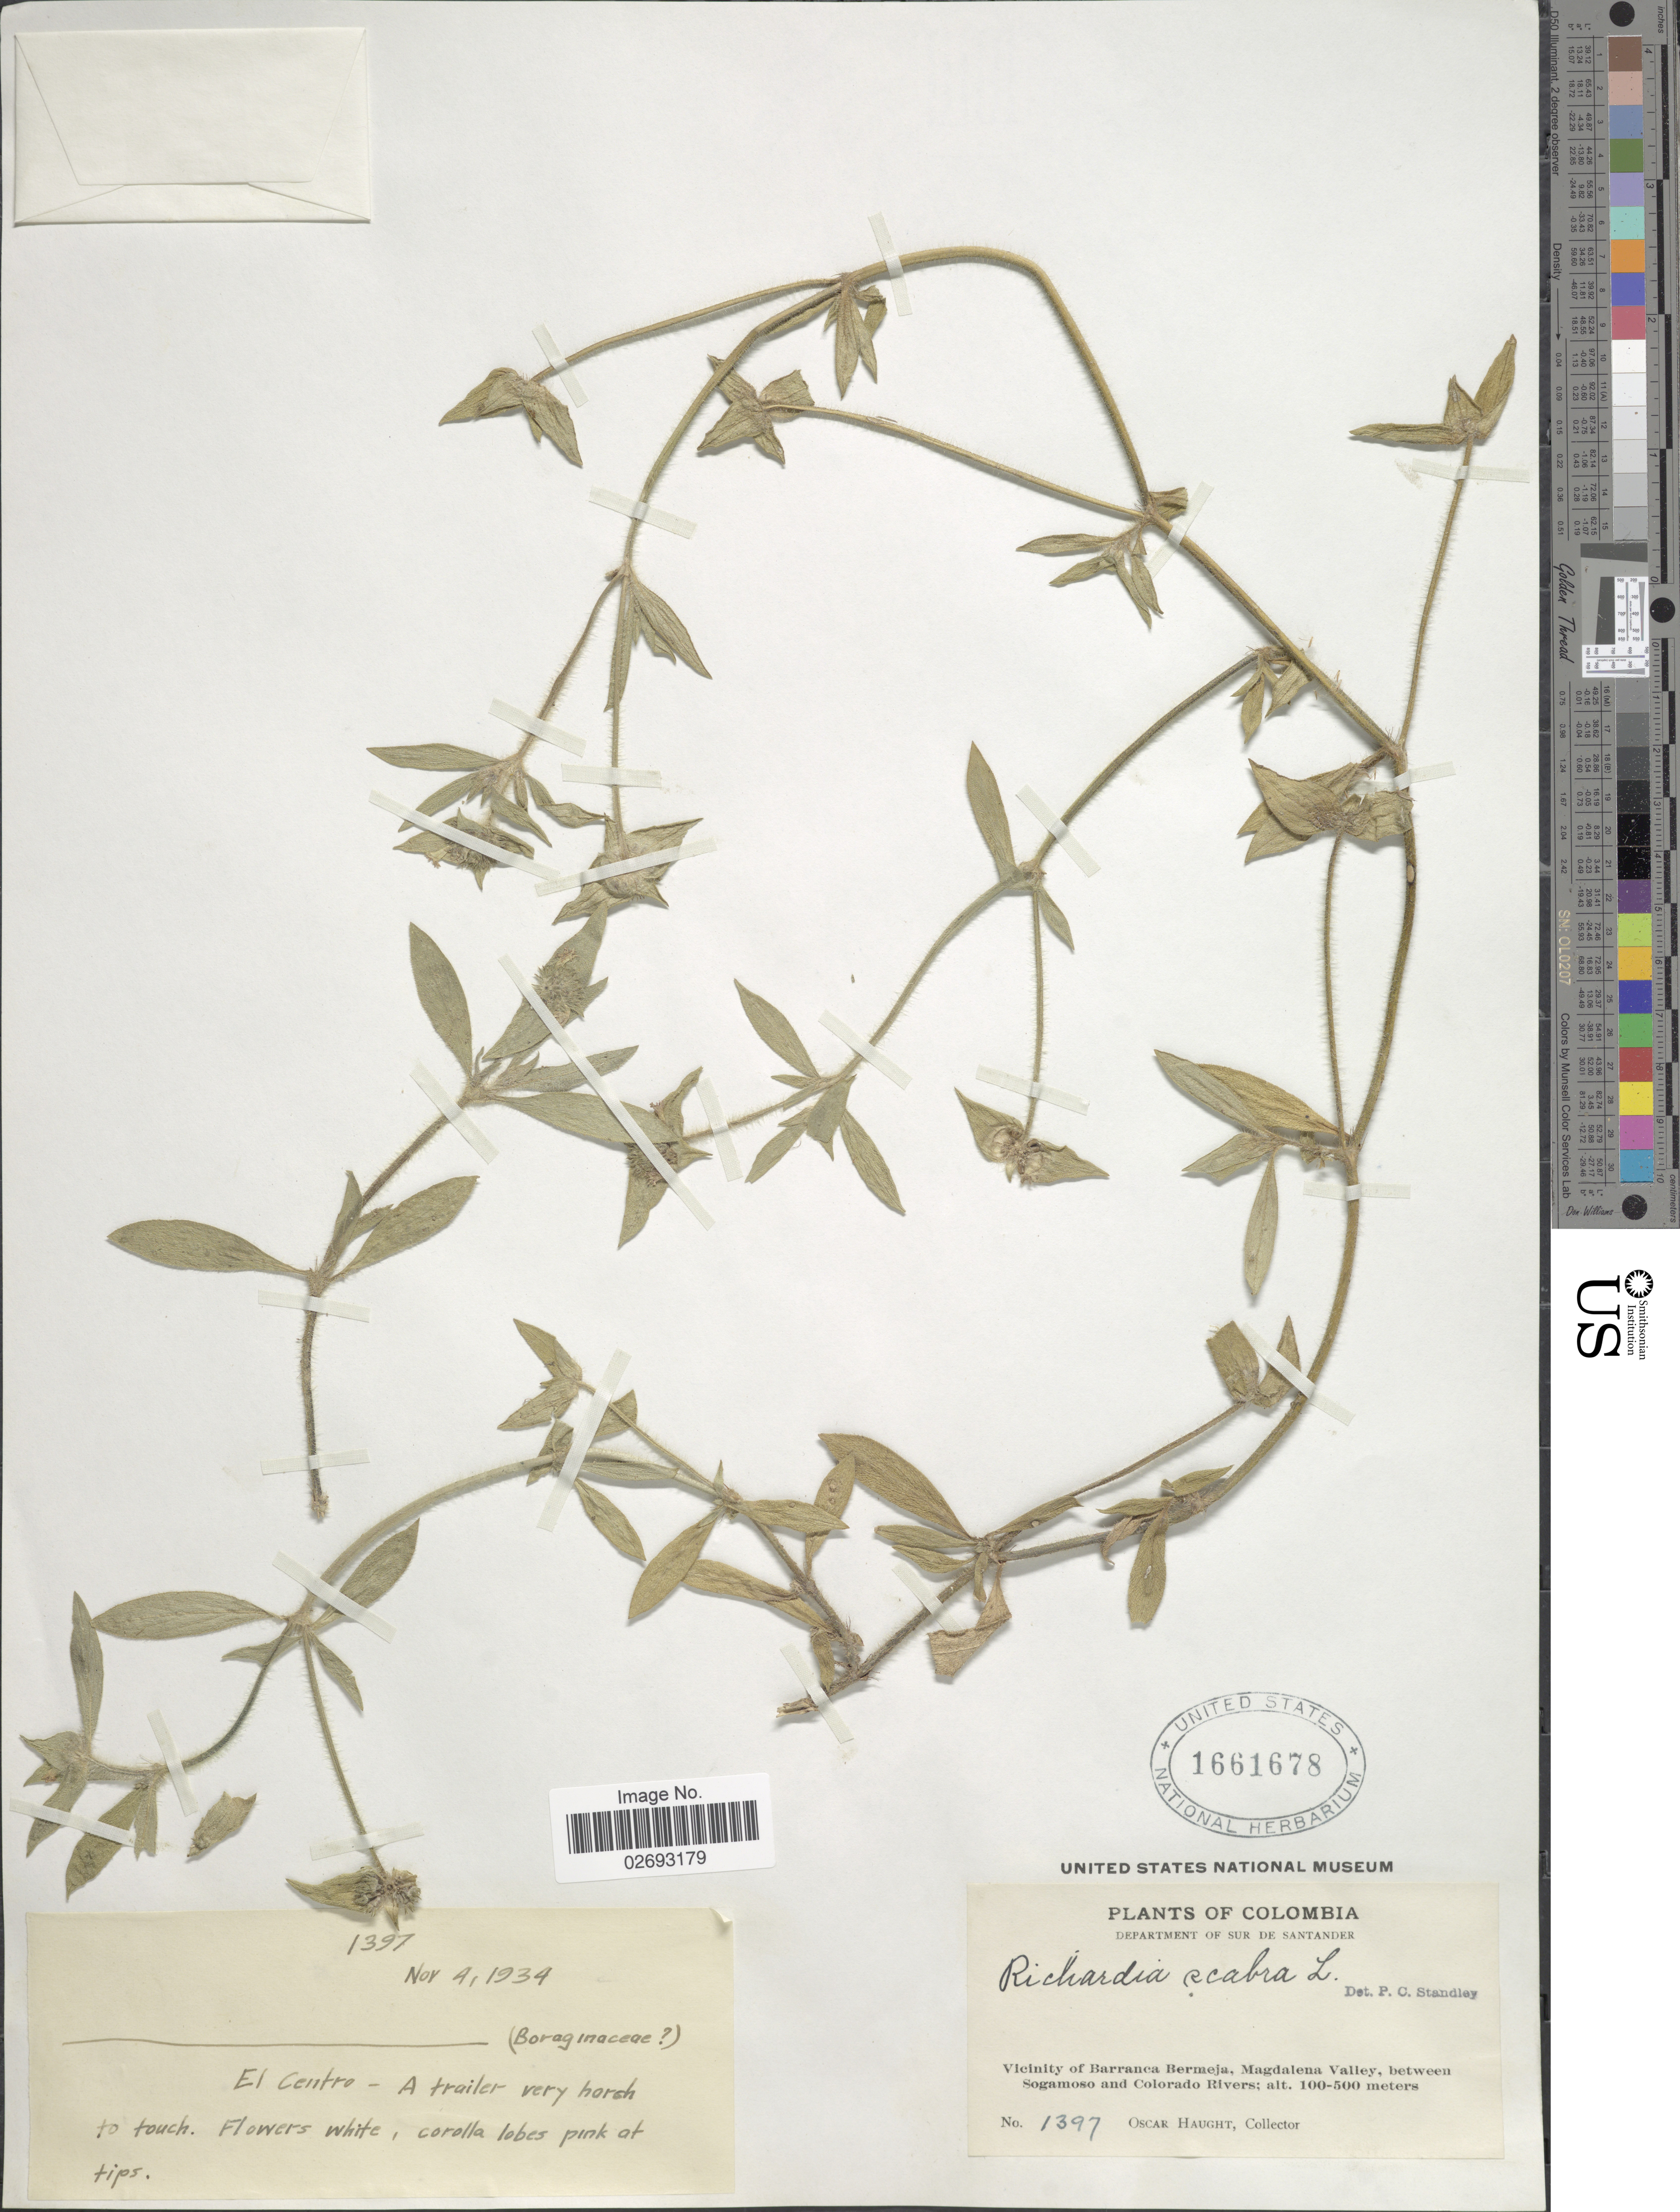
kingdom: Plantae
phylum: Tracheophyta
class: Magnoliopsida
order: Gentianales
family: Rubiaceae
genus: Richardia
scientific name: Richardia scabra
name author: L.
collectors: O. L. Haught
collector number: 1397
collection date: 1934-11-04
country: Colombia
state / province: Santander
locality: Department of Sur de Santander. Vicinity of Barranca Bermeja, Magdalena Valley, between Sogamoso and Colorado Rivers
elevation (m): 100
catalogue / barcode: US 1661678